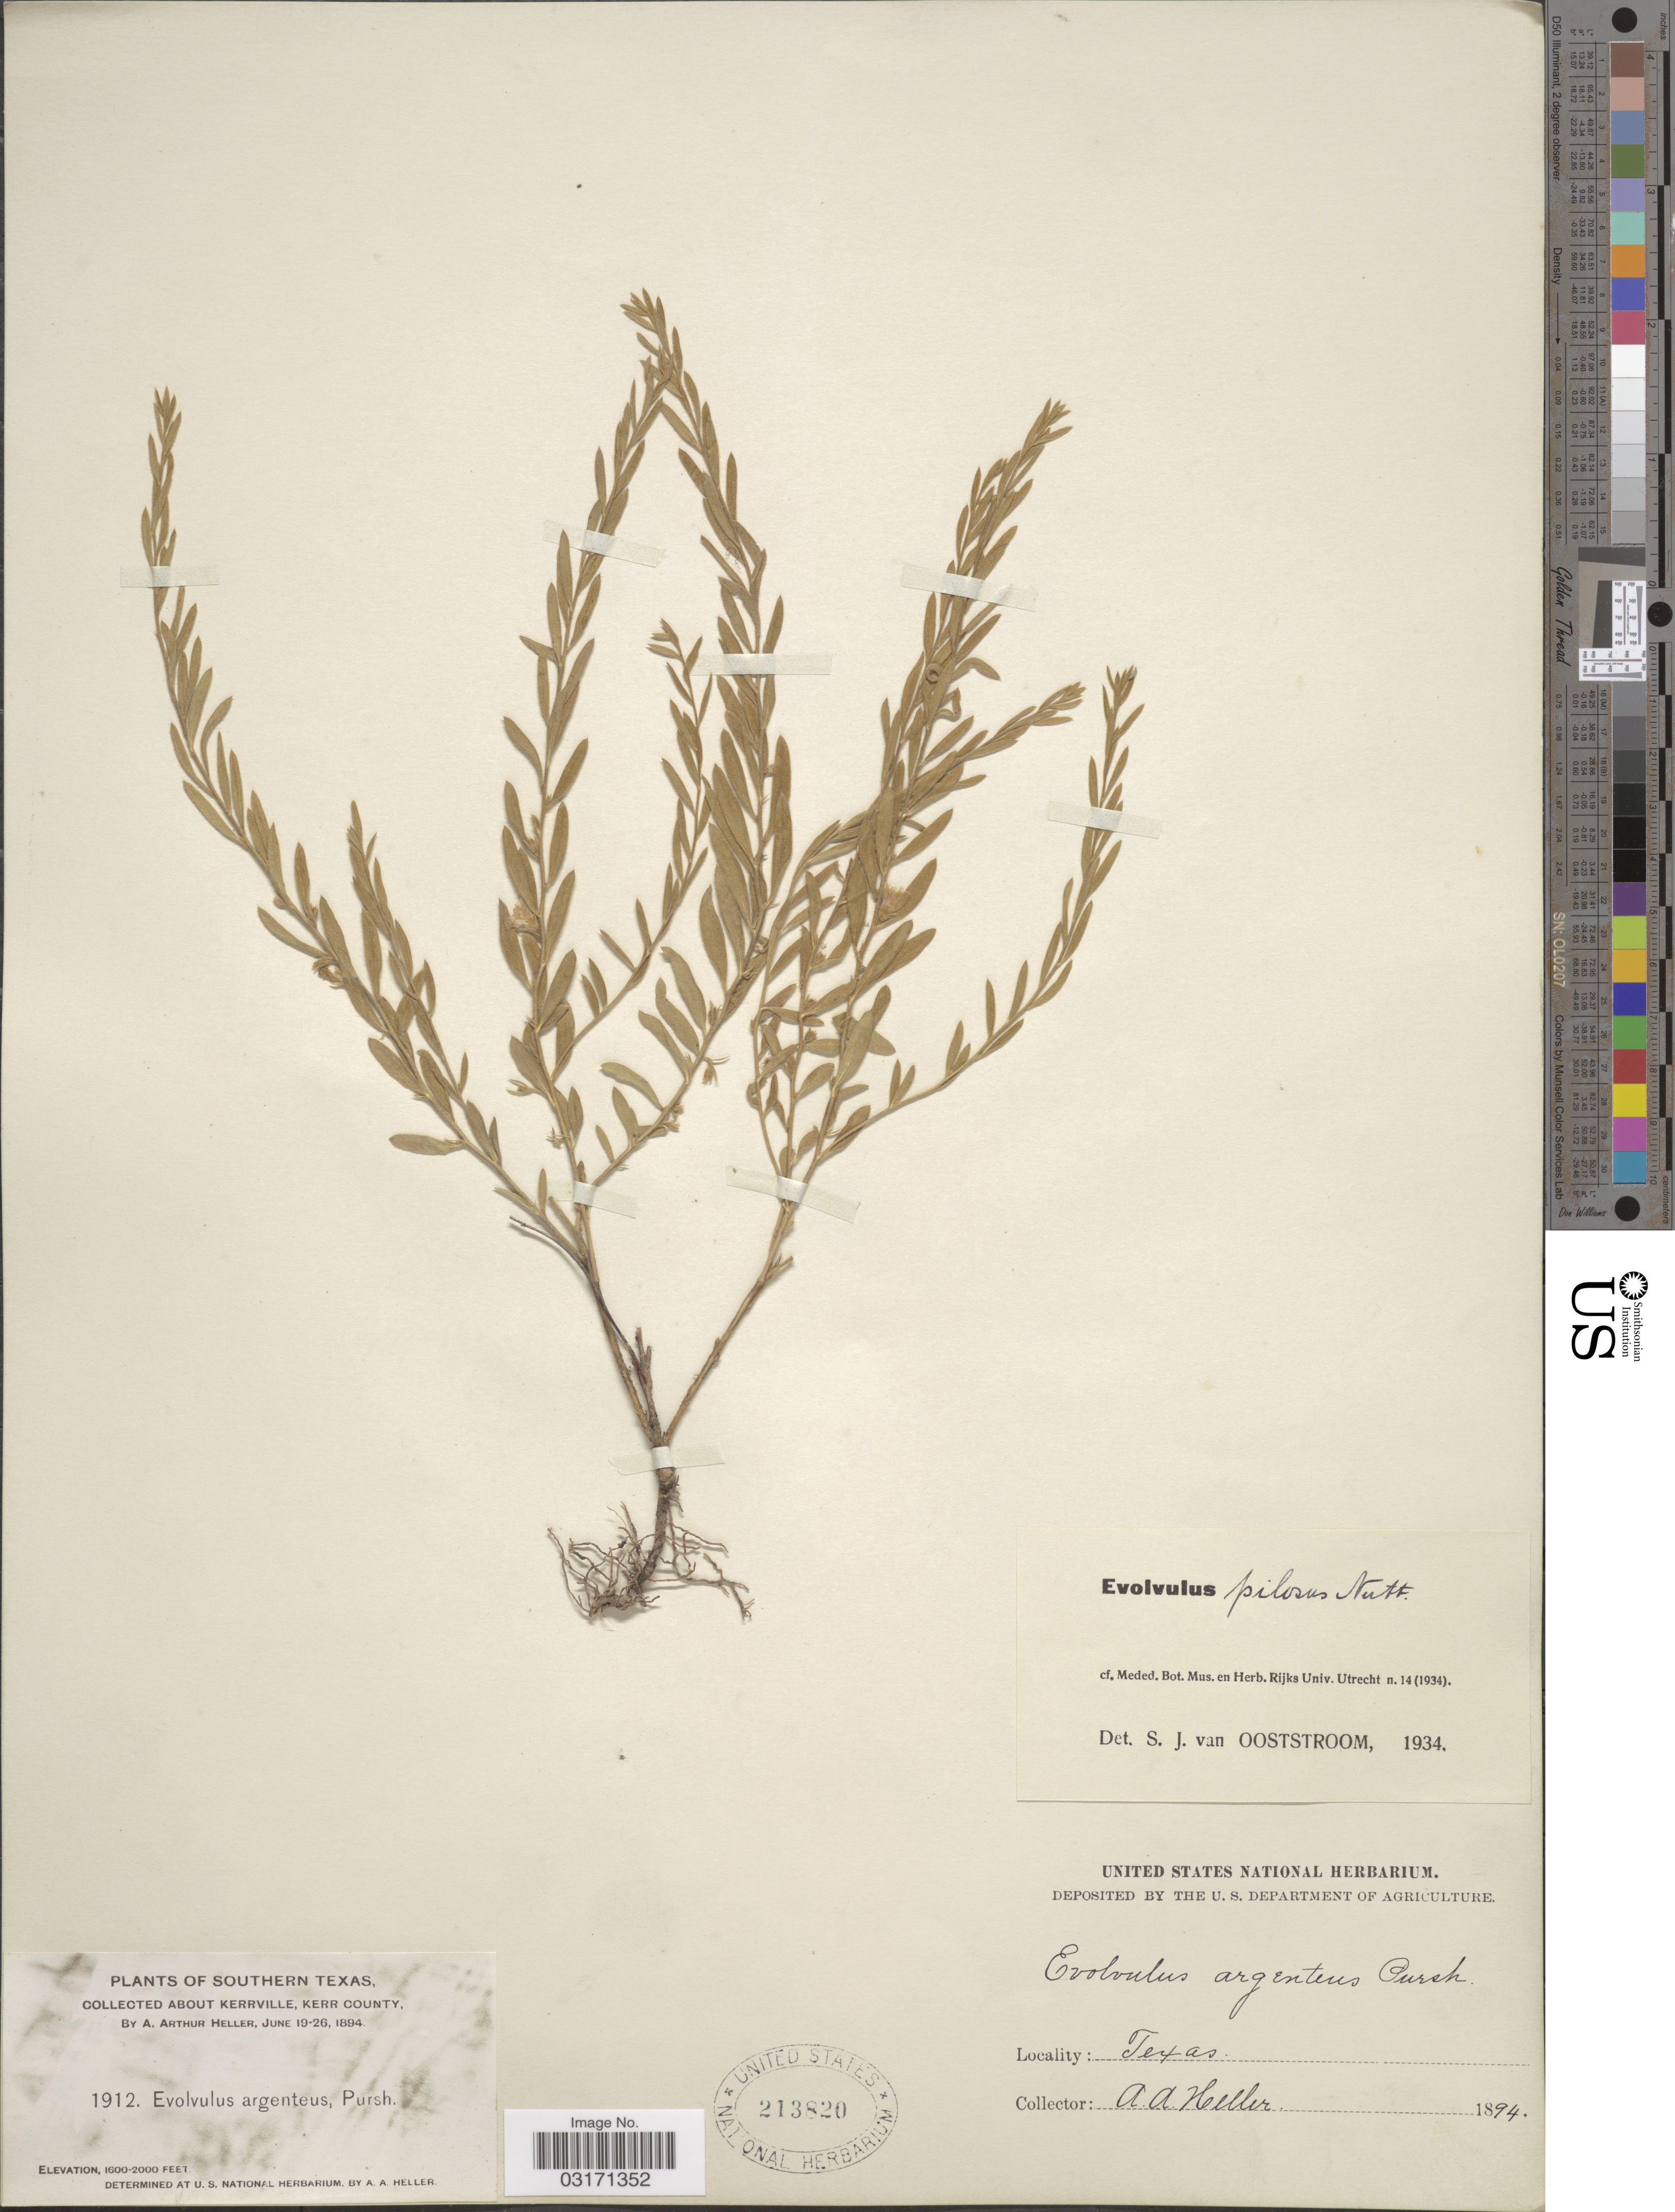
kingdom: Plantae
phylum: Tracheophyta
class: Magnoliopsida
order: Solanales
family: Convolvulaceae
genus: Evolvulus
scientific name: Evolvulus pilosus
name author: Roxb.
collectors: A. A. Heller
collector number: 1912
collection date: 1894-06-19/1894-06-26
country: United States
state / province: Texas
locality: Southern Texas. About Kerrville, Kerr County.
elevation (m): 488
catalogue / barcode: US 213820